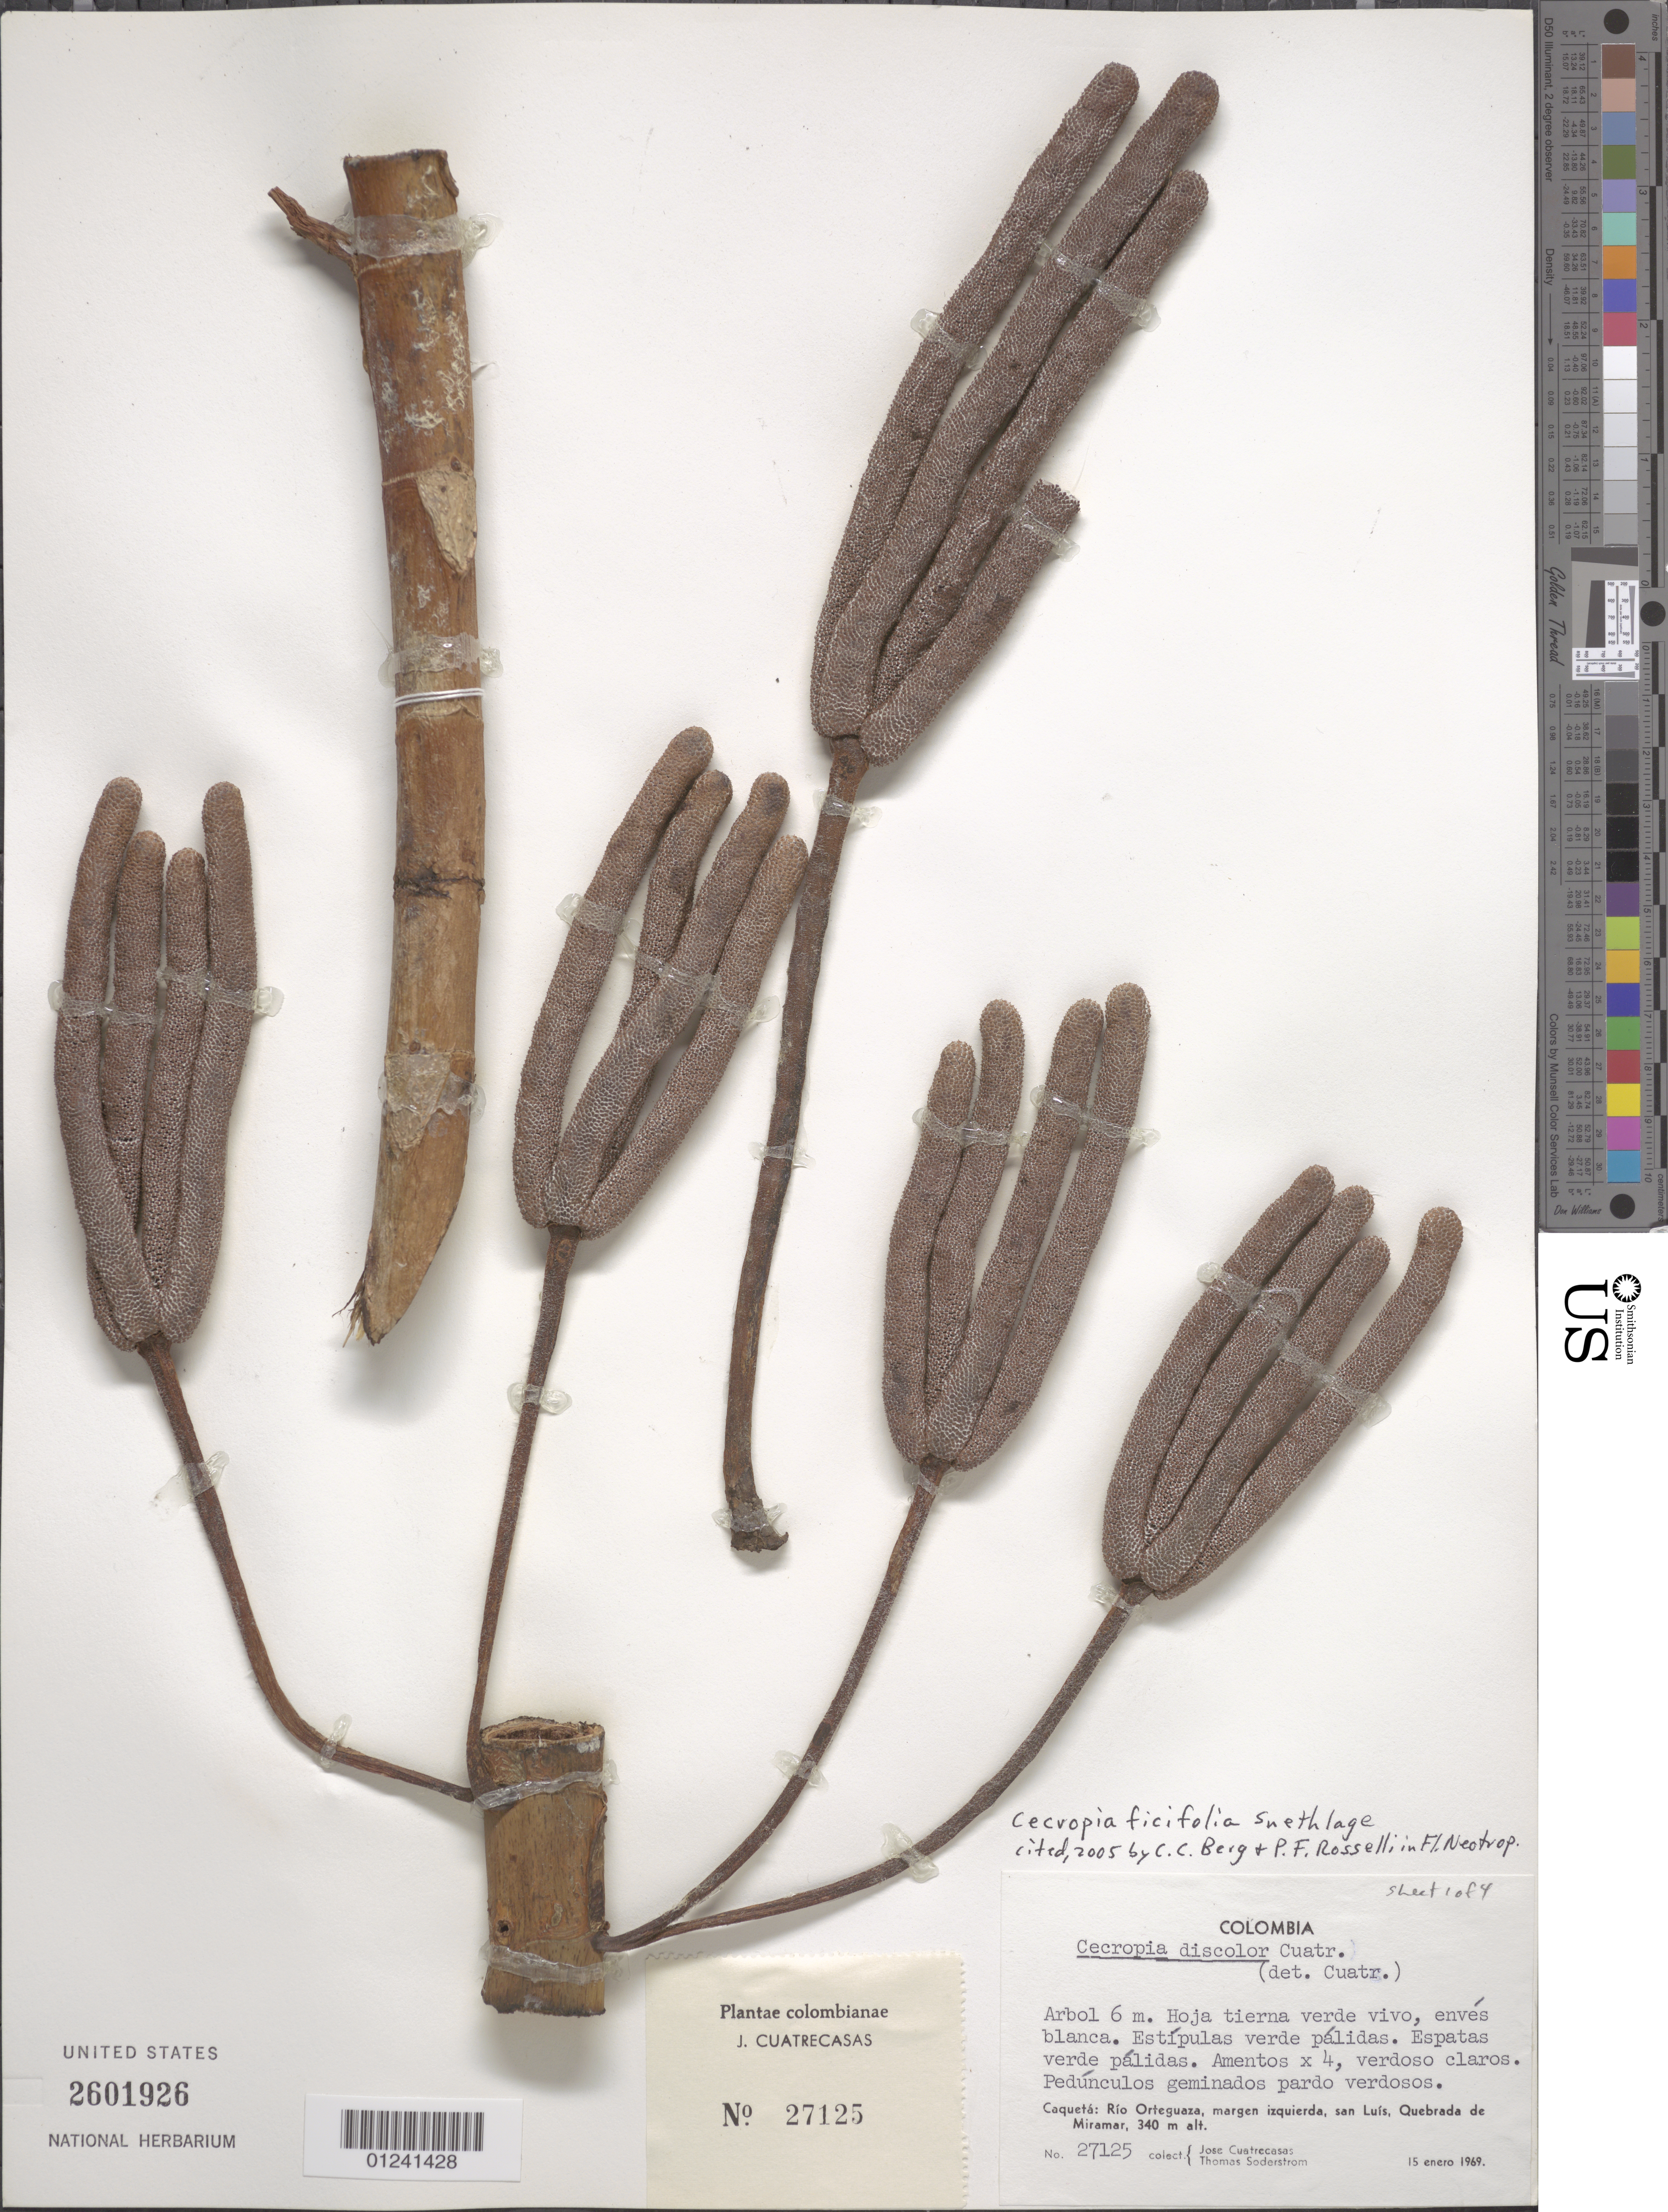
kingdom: Plantae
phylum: Tracheophyta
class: Magnoliopsida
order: Rosales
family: Urticaceae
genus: Cecropia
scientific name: Cecropia ficifolia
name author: Snethlage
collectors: J. Cuatrecasas & T. R. Soderstrom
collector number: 27125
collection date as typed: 15 Jan 1969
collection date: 1969-01-15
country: Colombia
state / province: Caquetá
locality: Rio Ortequaza, Margen Izquierda, San Luis, Quebrada de Miramar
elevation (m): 340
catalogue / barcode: US 2601926